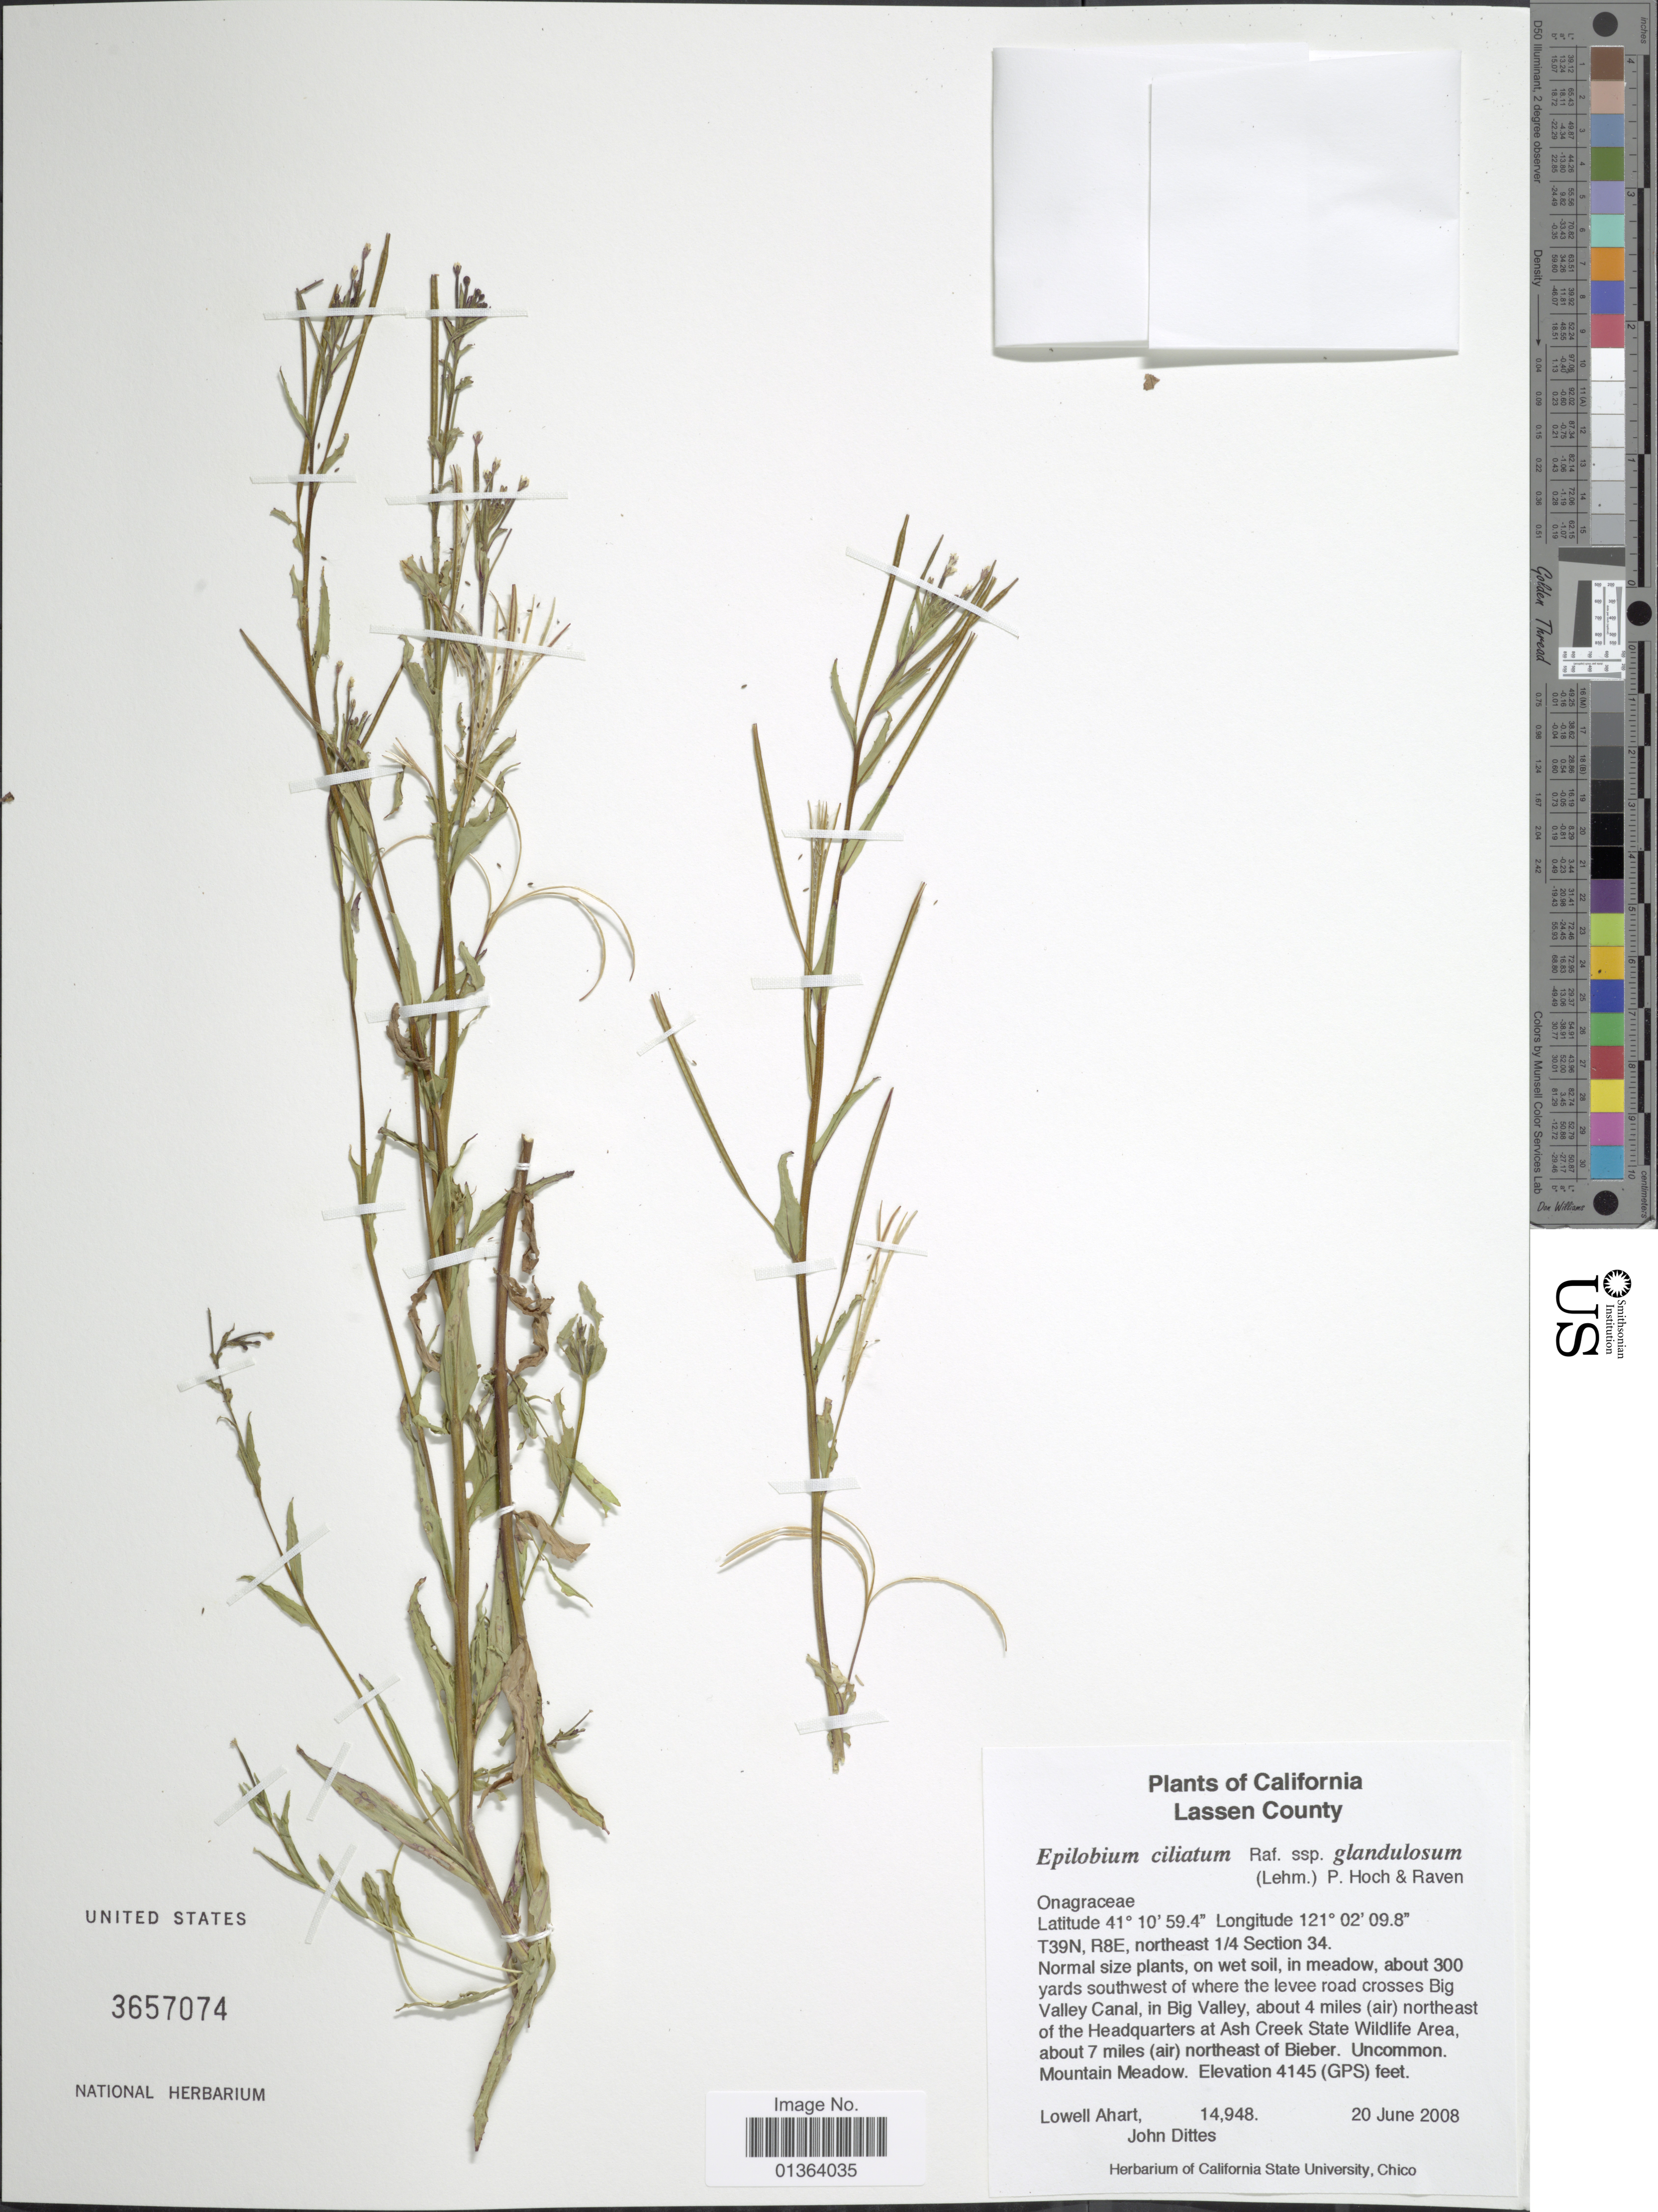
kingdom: Plantae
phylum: Tracheophyta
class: Magnoliopsida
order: Myrtales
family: Onagraceae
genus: Epilobium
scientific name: Epilobium ciliatum subsp. glandulosum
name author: (Lehm.) Hoch & P.H. Raven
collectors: L. Ahart & J. Dittes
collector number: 14948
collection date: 2008-06-20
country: United States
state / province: California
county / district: Lassen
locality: Lassen County. About 300 yards Southwest of where the levee road crosses Big Valley Canal, in Big Valley, about 4 miles (air) northeast of the Headquarters at Ash Creek State Wildlife Area, about 7 miles (air) northeast of Bieber.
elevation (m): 1263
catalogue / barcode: US 3657074